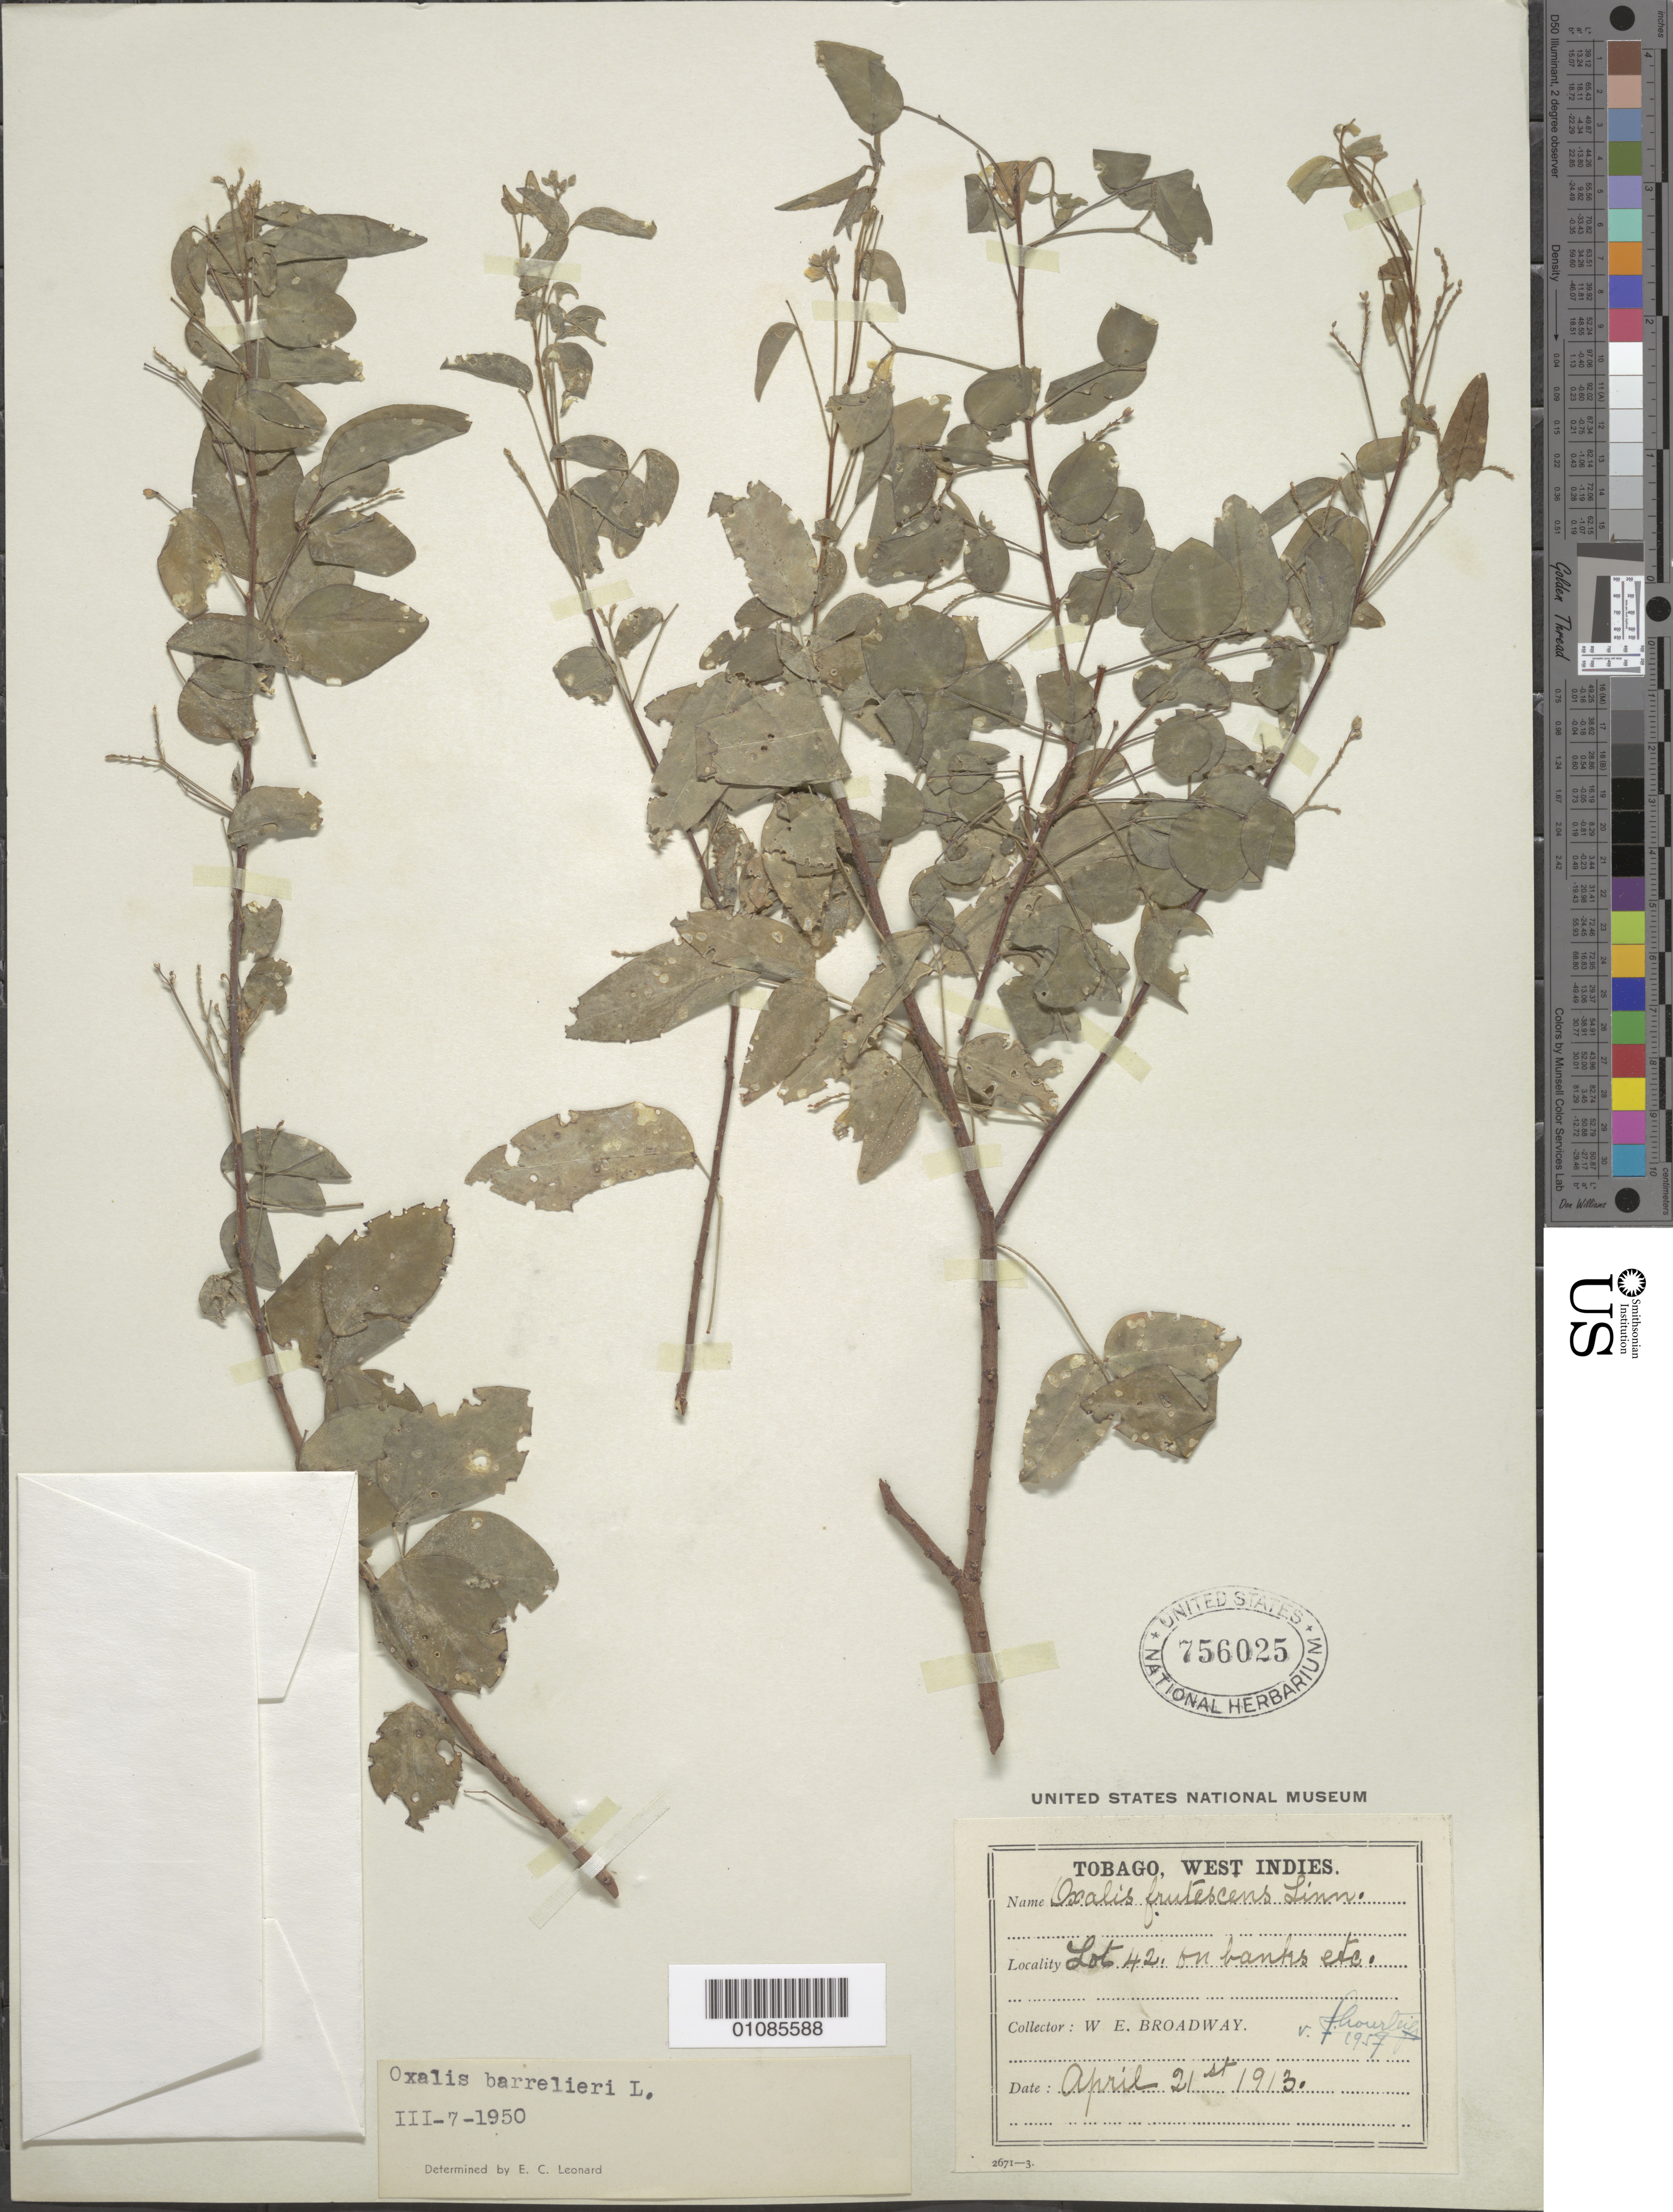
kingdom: Plantae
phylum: Tracheophyta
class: Magnoliopsida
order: Oxalidales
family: Oxalidaceae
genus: Oxalis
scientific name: Oxalis barrelieri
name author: L.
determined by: Leonard, Emery C., (US)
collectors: W. E. Broadway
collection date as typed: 21 Apr 1913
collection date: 1913-04-21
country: Trinidad and Tobago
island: Tobago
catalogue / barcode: US 756025